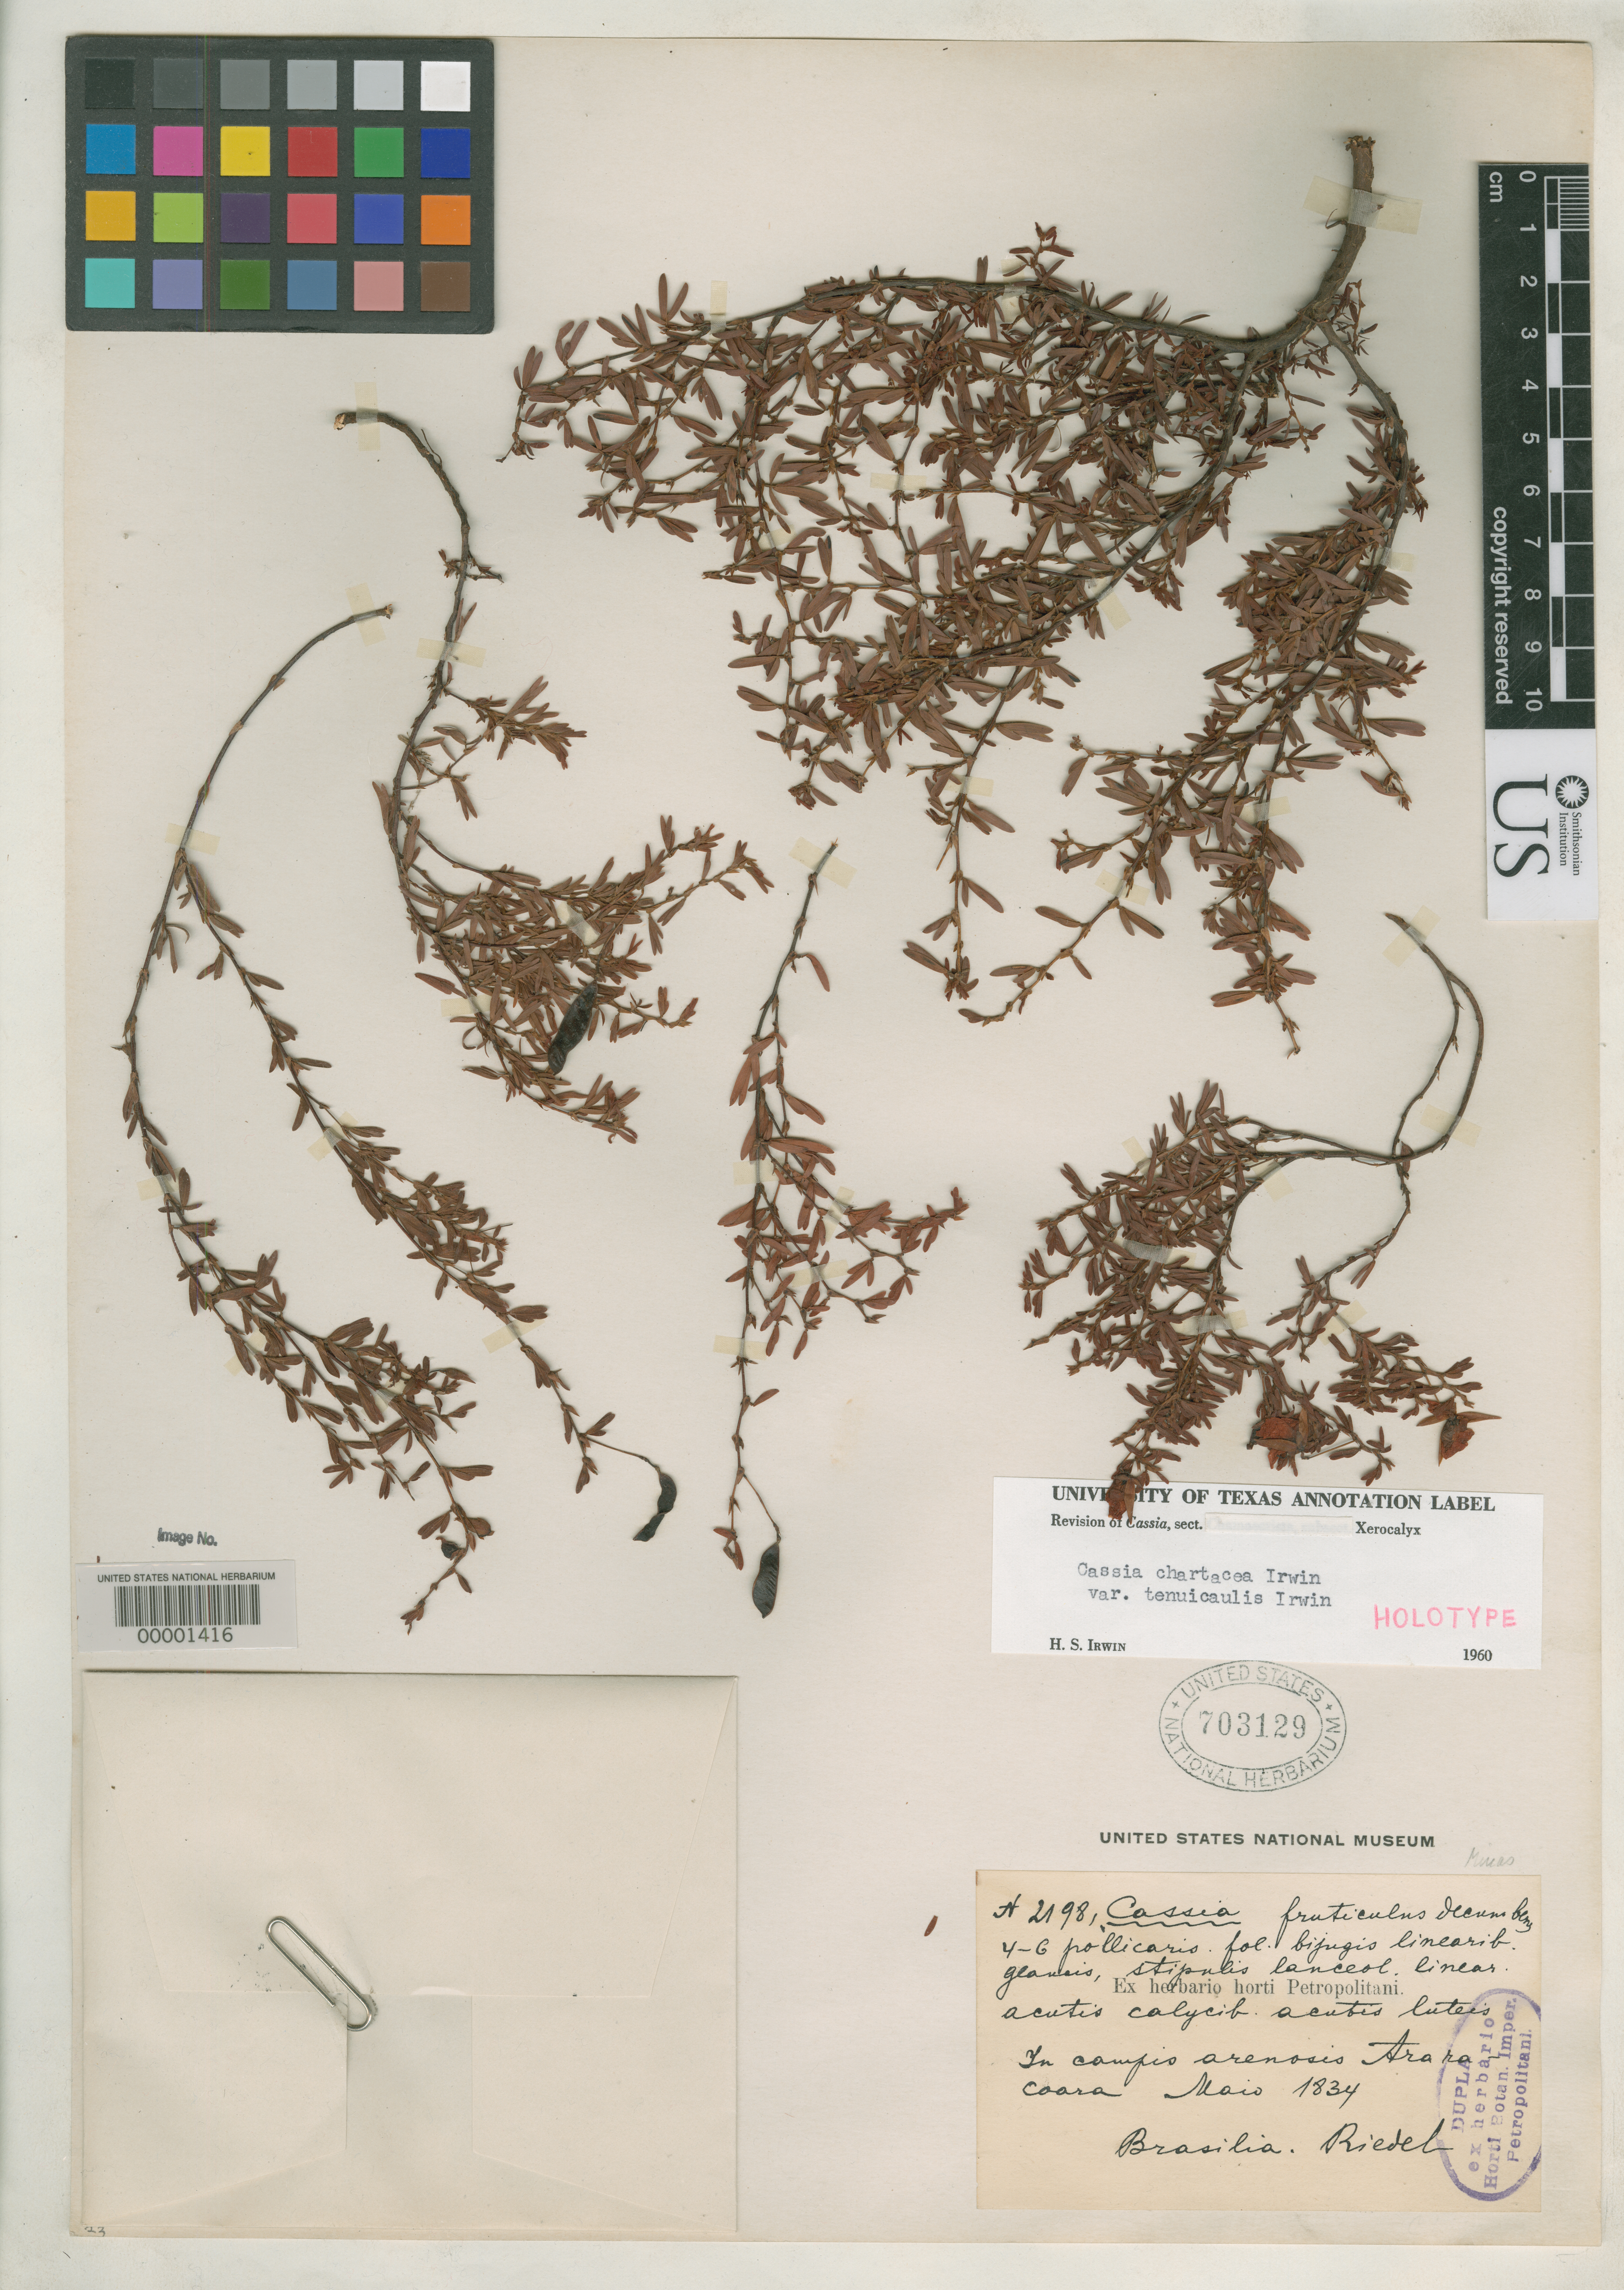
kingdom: Plantae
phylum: Tracheophyta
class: Magnoliopsida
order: Fabales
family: Fabaceae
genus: Cassia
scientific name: Cassia chartacea var. tenuicaulis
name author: H.S. Irwin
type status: Holotype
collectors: L. Riedel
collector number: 2198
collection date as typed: May 1834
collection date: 1834-05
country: Brazil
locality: Araracoara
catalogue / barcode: US 703129